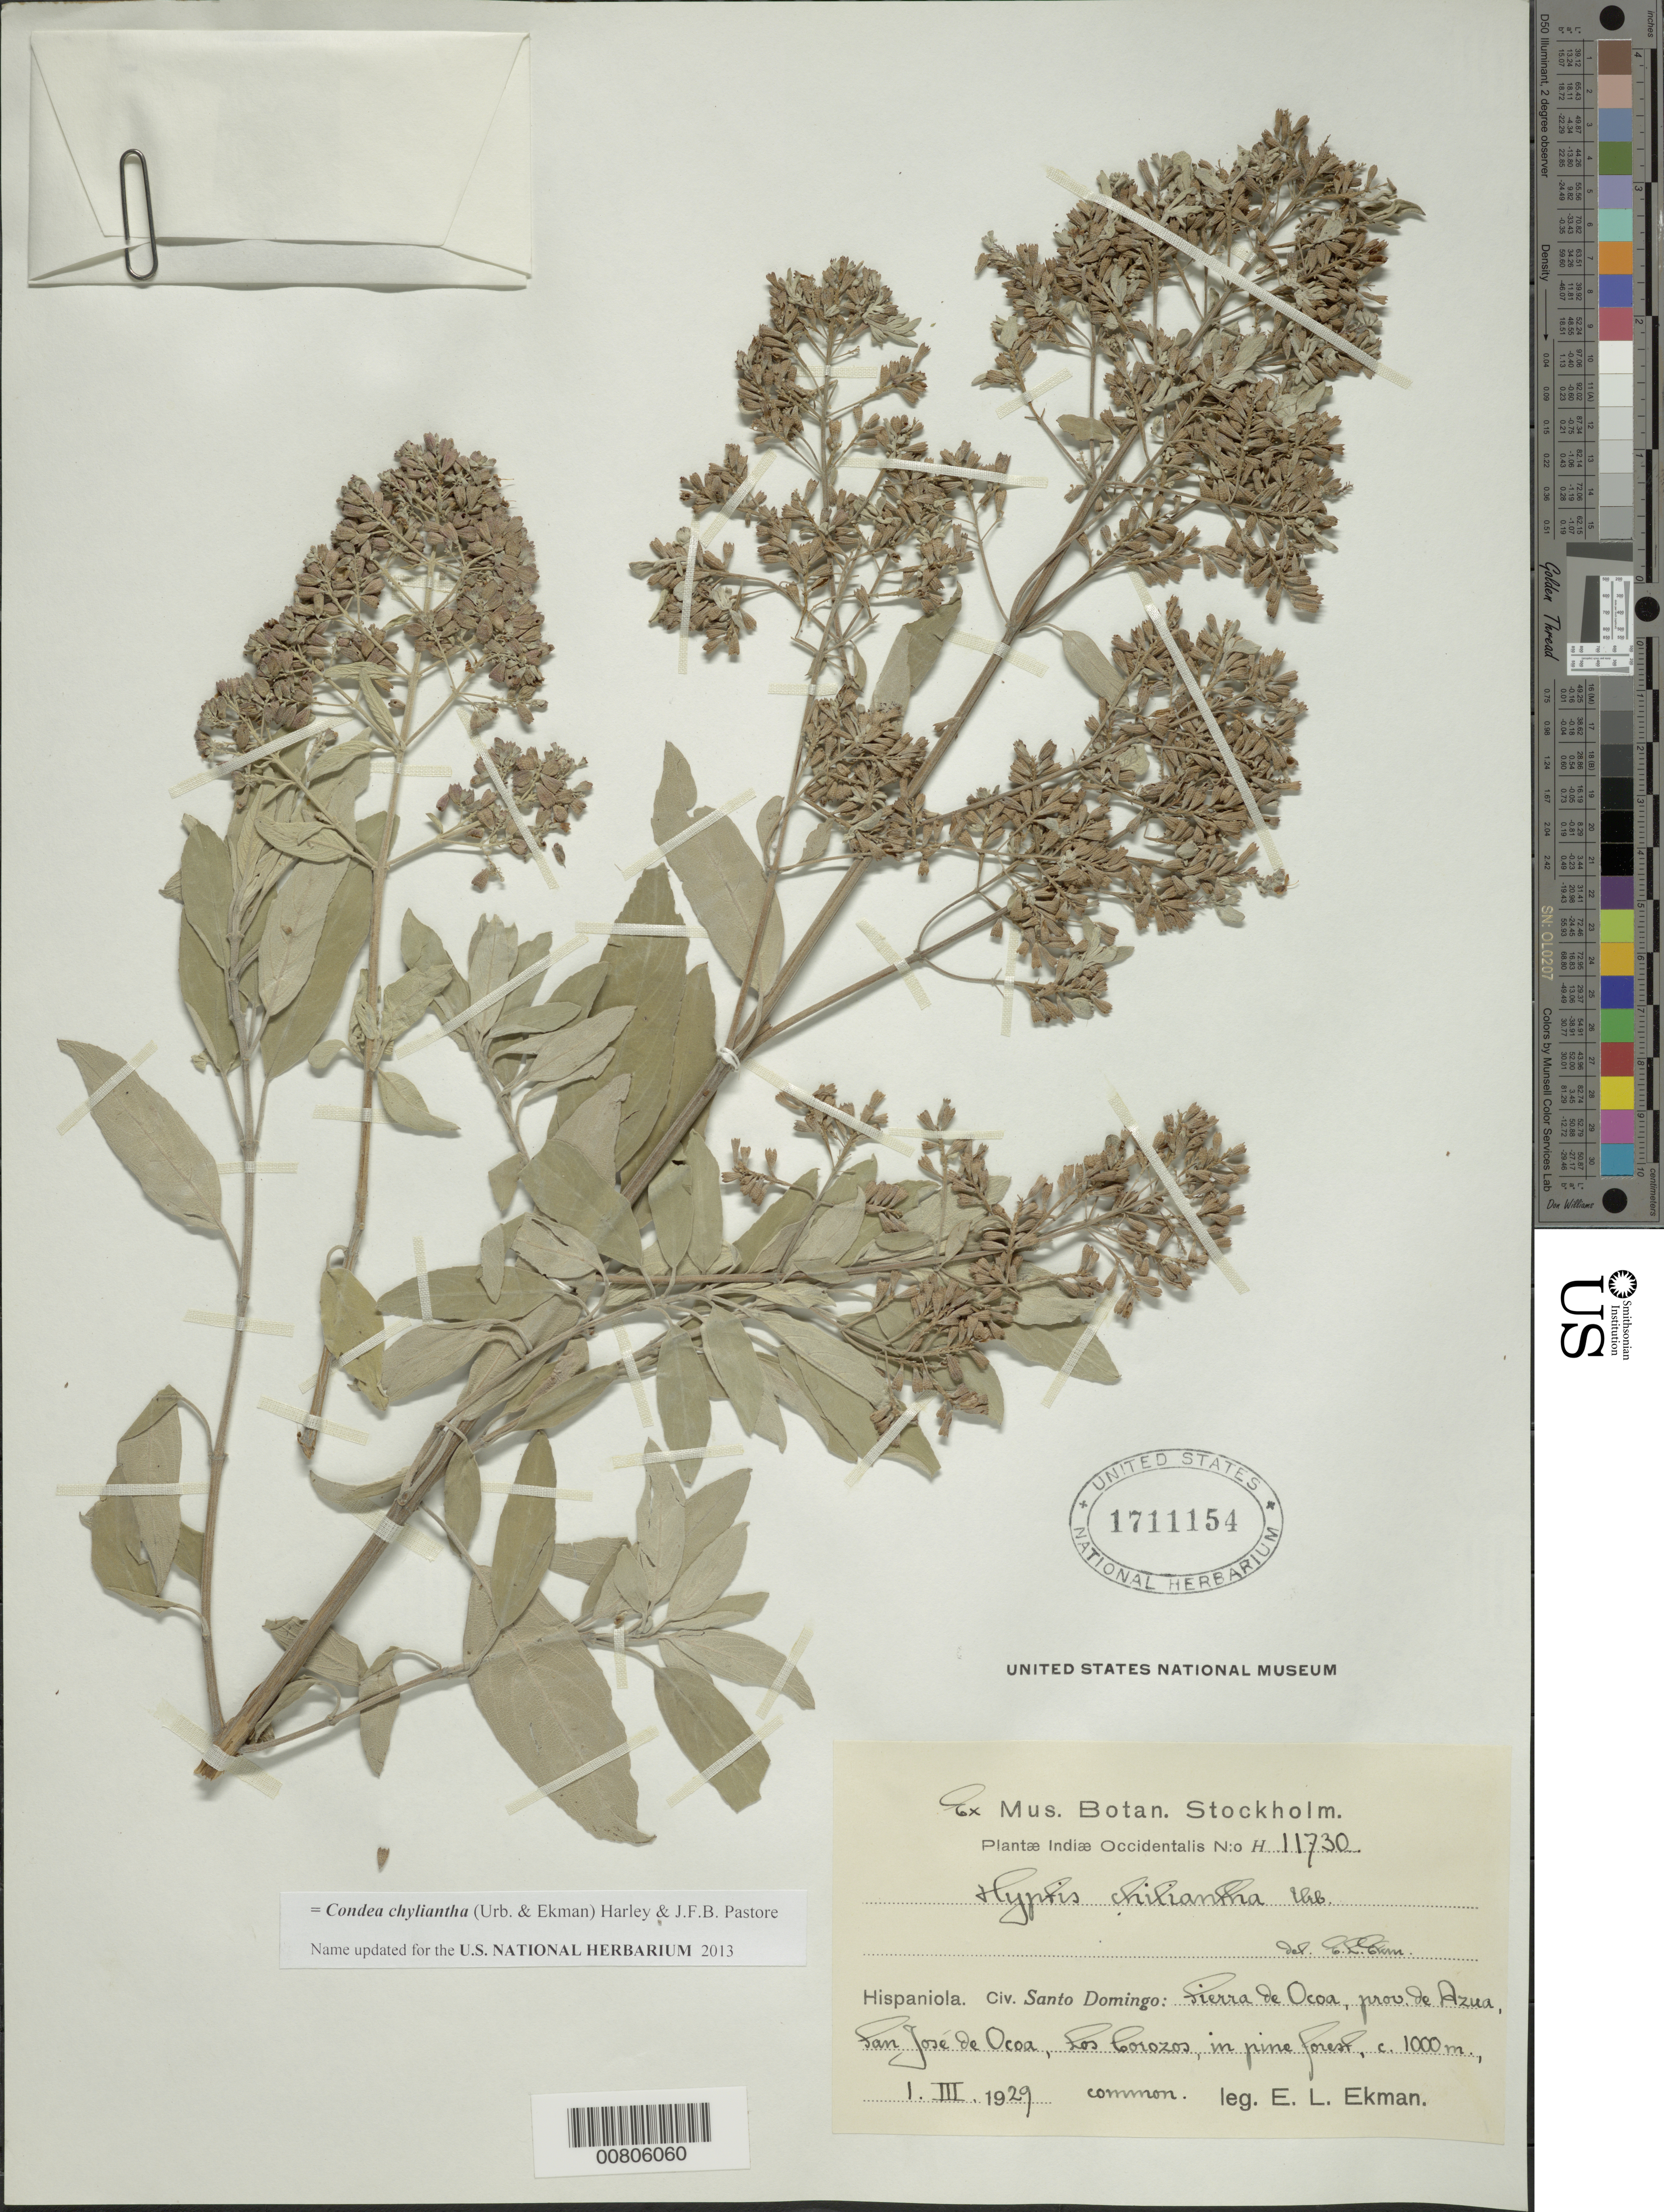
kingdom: Plantae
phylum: Tracheophyta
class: Magnoliopsida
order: Lamiales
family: Lamiaceae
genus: Condea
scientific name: Condea chyliantha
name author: (Urb. & Ekman) Harley & J.F.B. Pastore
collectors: E. L. Ekman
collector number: H 11730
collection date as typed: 01 Mar 1929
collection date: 1929-03-01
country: Dominican Republic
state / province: Azua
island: Hispaniola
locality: Sierra de Ocoa, San José de Ocoa, Los Corozos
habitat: Pine forest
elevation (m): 1000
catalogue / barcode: US 1711154